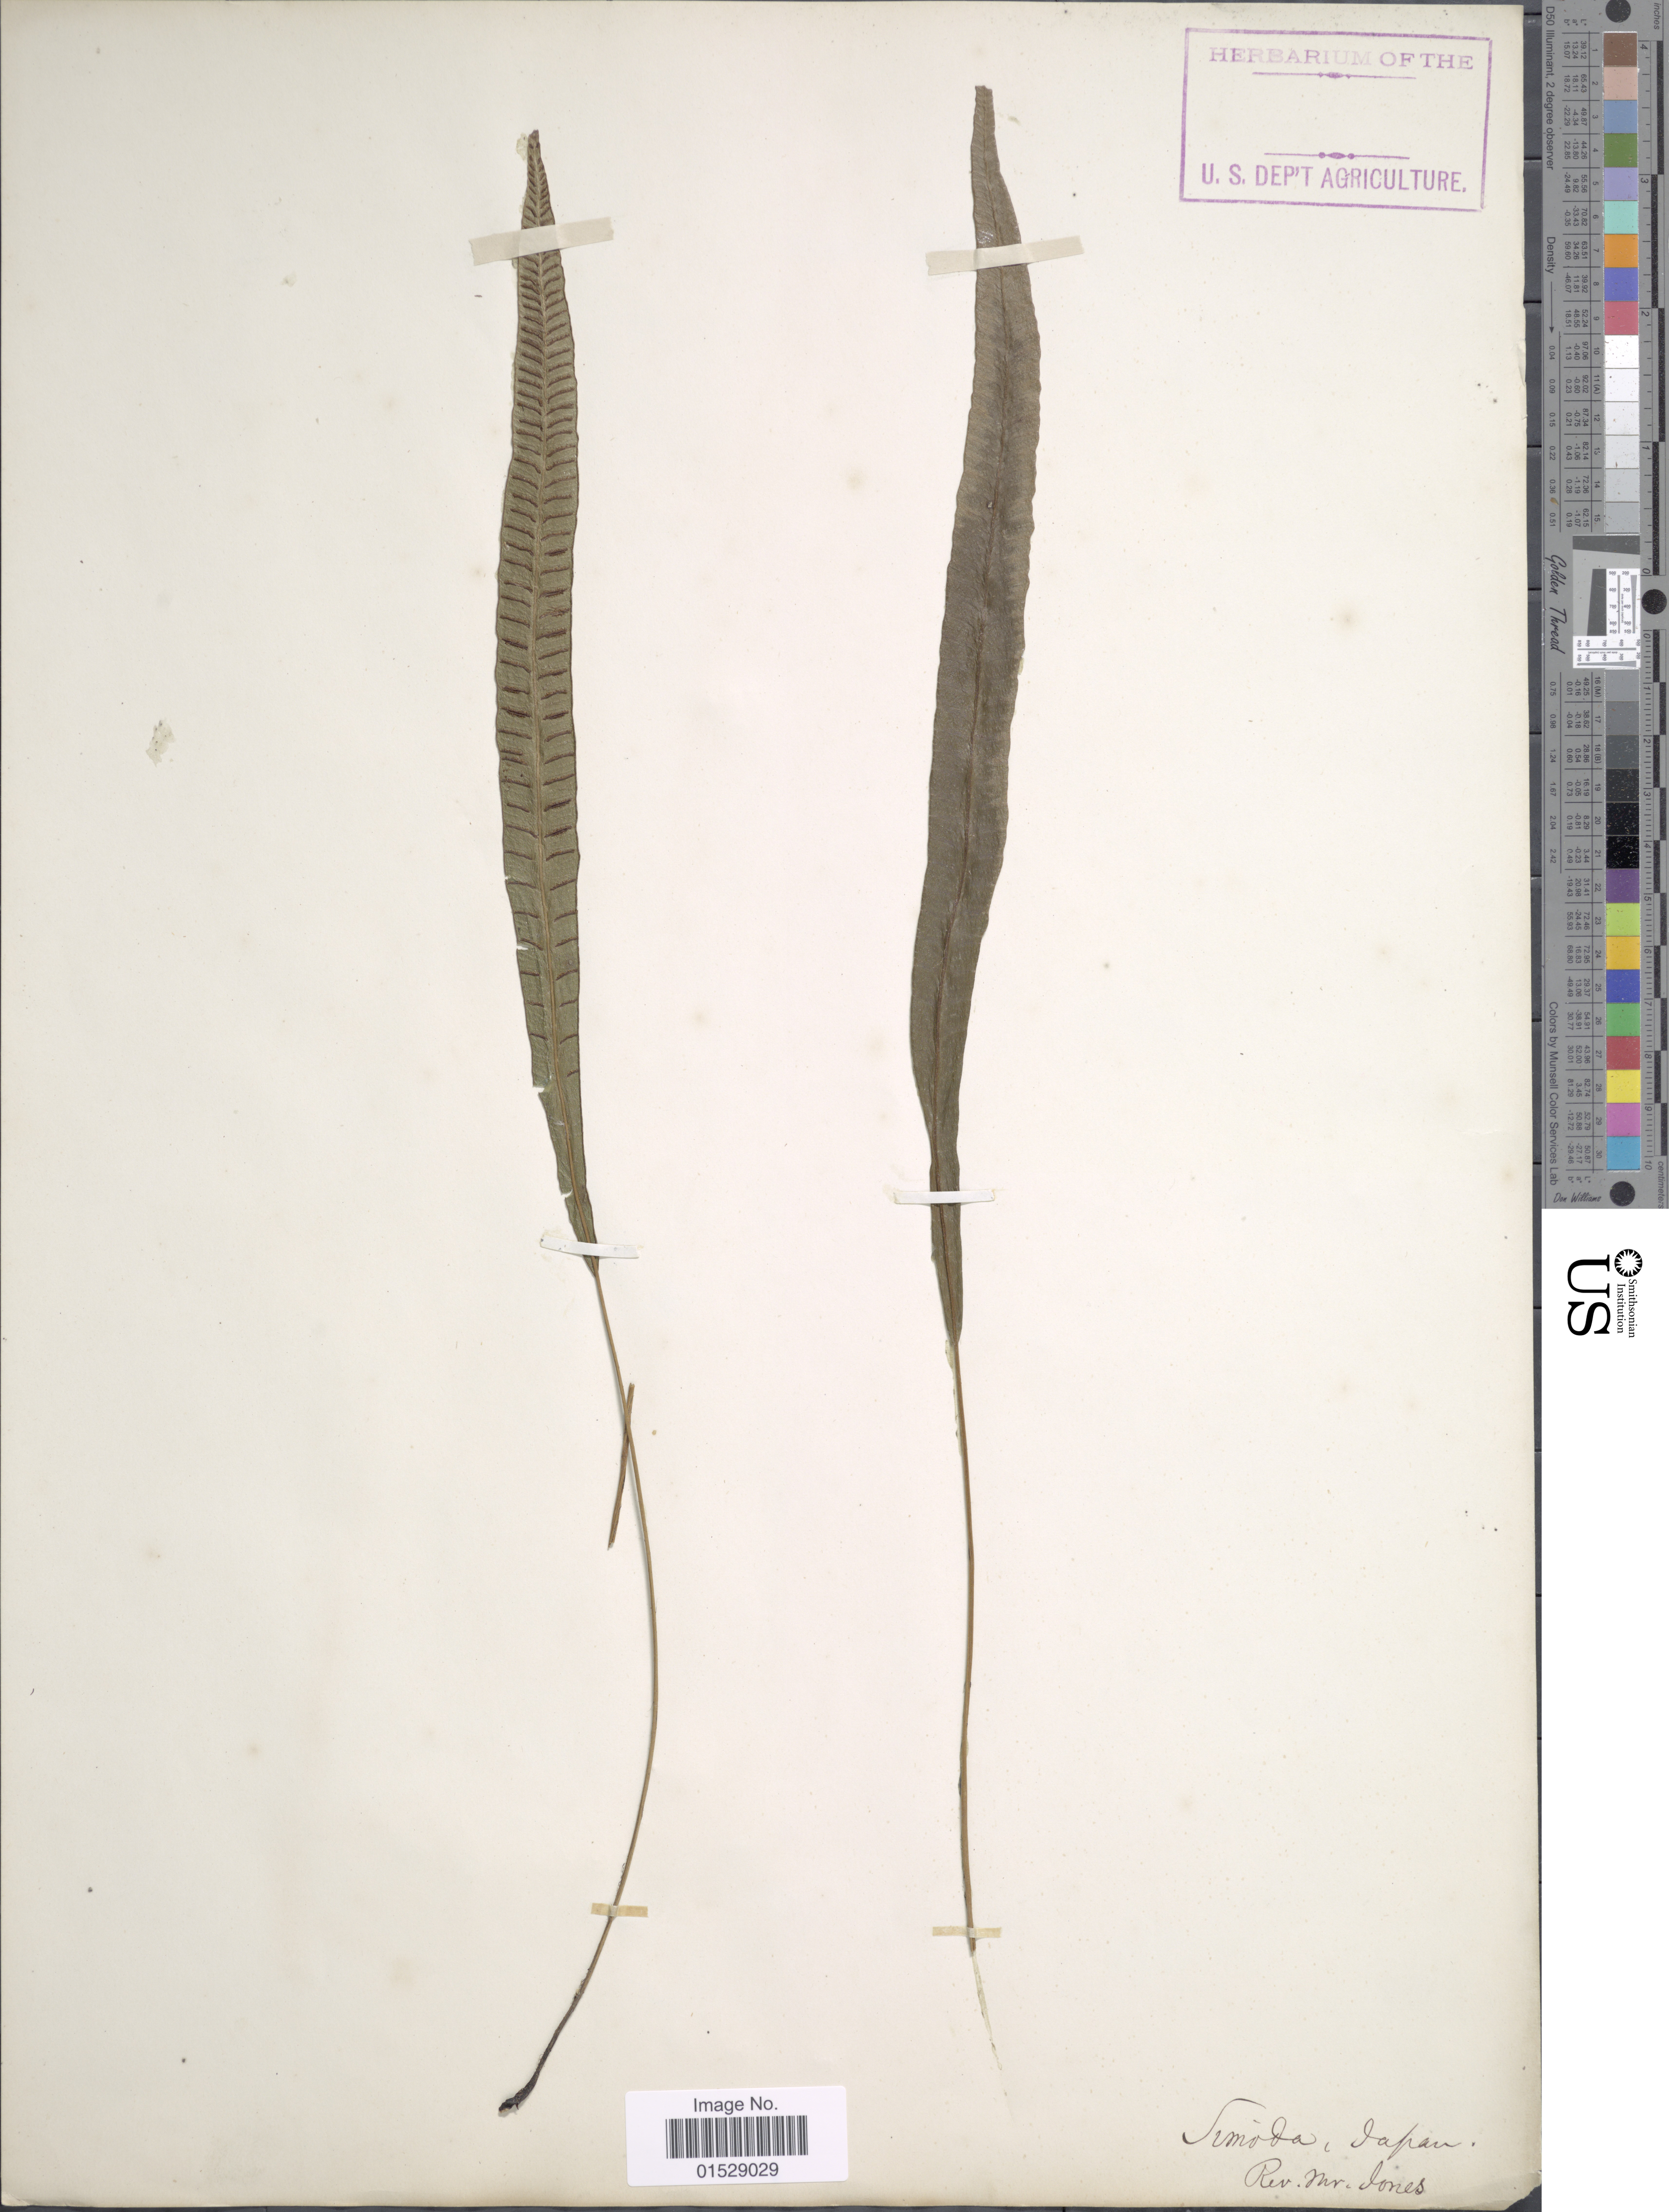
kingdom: Plantae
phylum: Tracheophyta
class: Polypodiopsida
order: Polypodiales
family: Athyriaceae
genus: Deparia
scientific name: Deparia lancea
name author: (Thunb.) Fraser-Jenk.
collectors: Jones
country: Japan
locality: Simoda